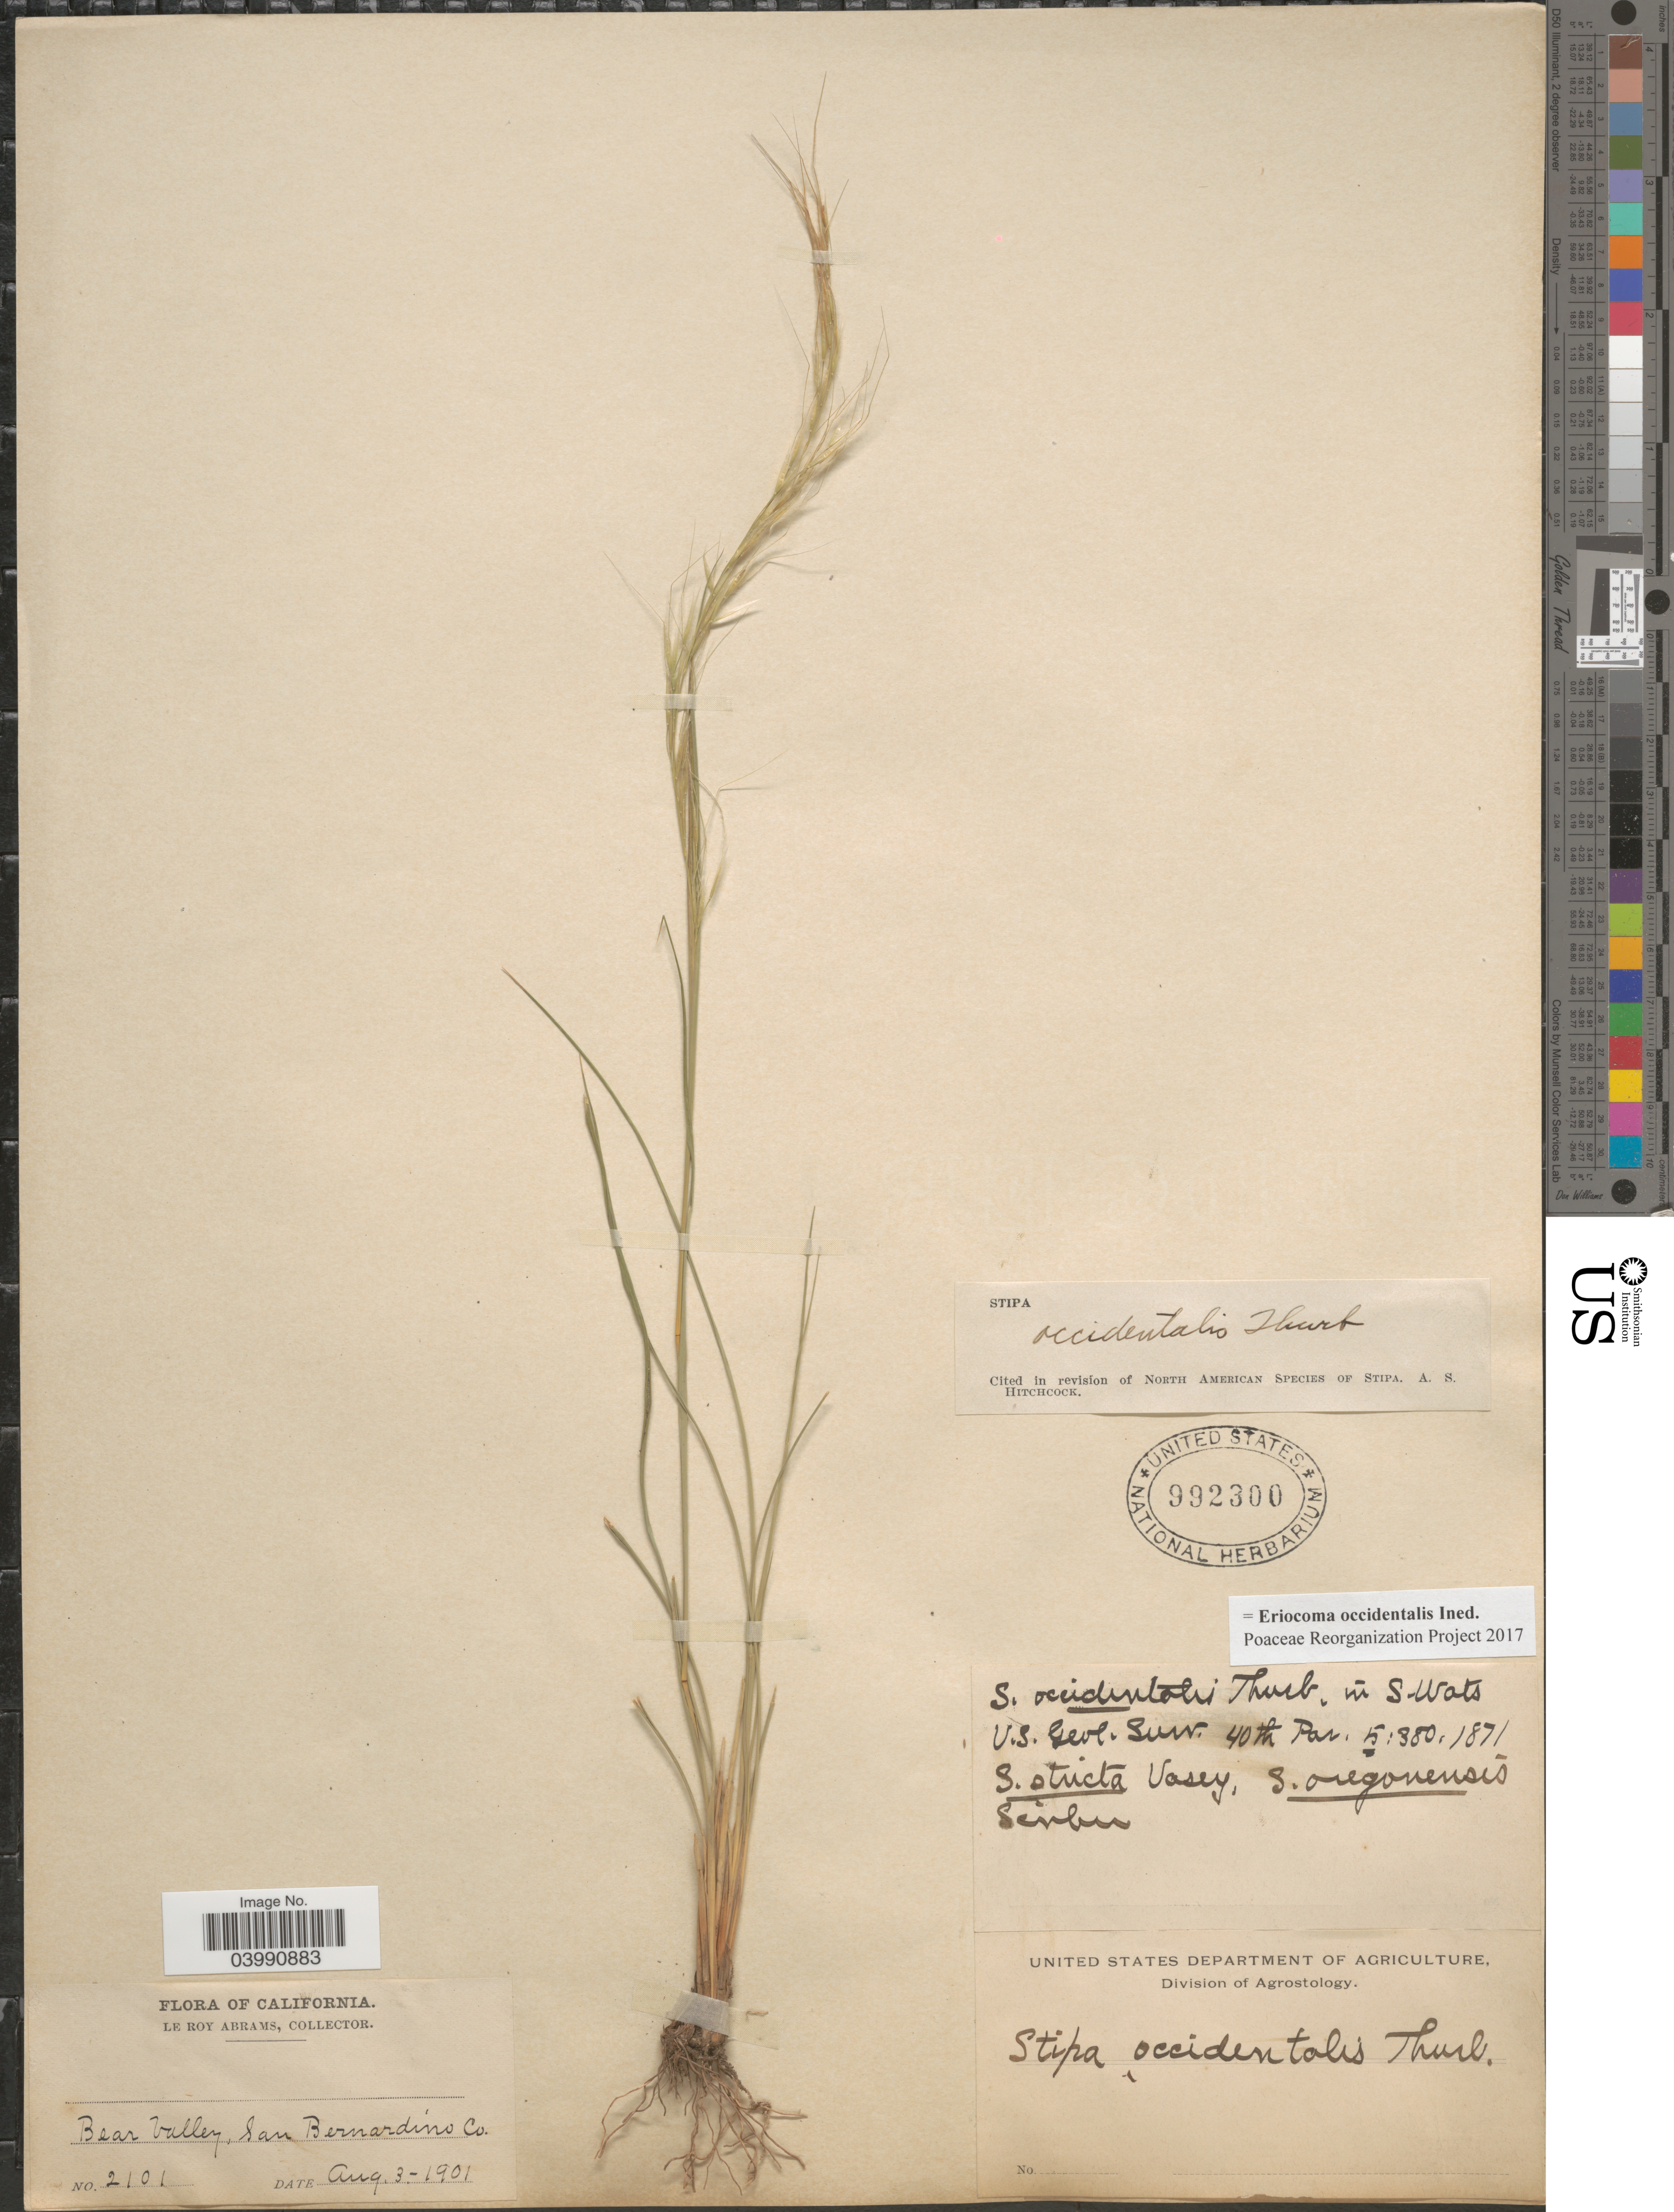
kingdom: Plantae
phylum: Tracheophyta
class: Liliopsida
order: Poales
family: Poaceae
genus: Eriocoma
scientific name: Eriocoma occidentalis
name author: (Thurb. ex S. Watson) Romasch.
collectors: L. Abrams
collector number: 2101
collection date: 1901-08-03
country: United States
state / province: California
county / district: San Bernardino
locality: Bear Valley, San Bernardino Co.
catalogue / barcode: US 992300